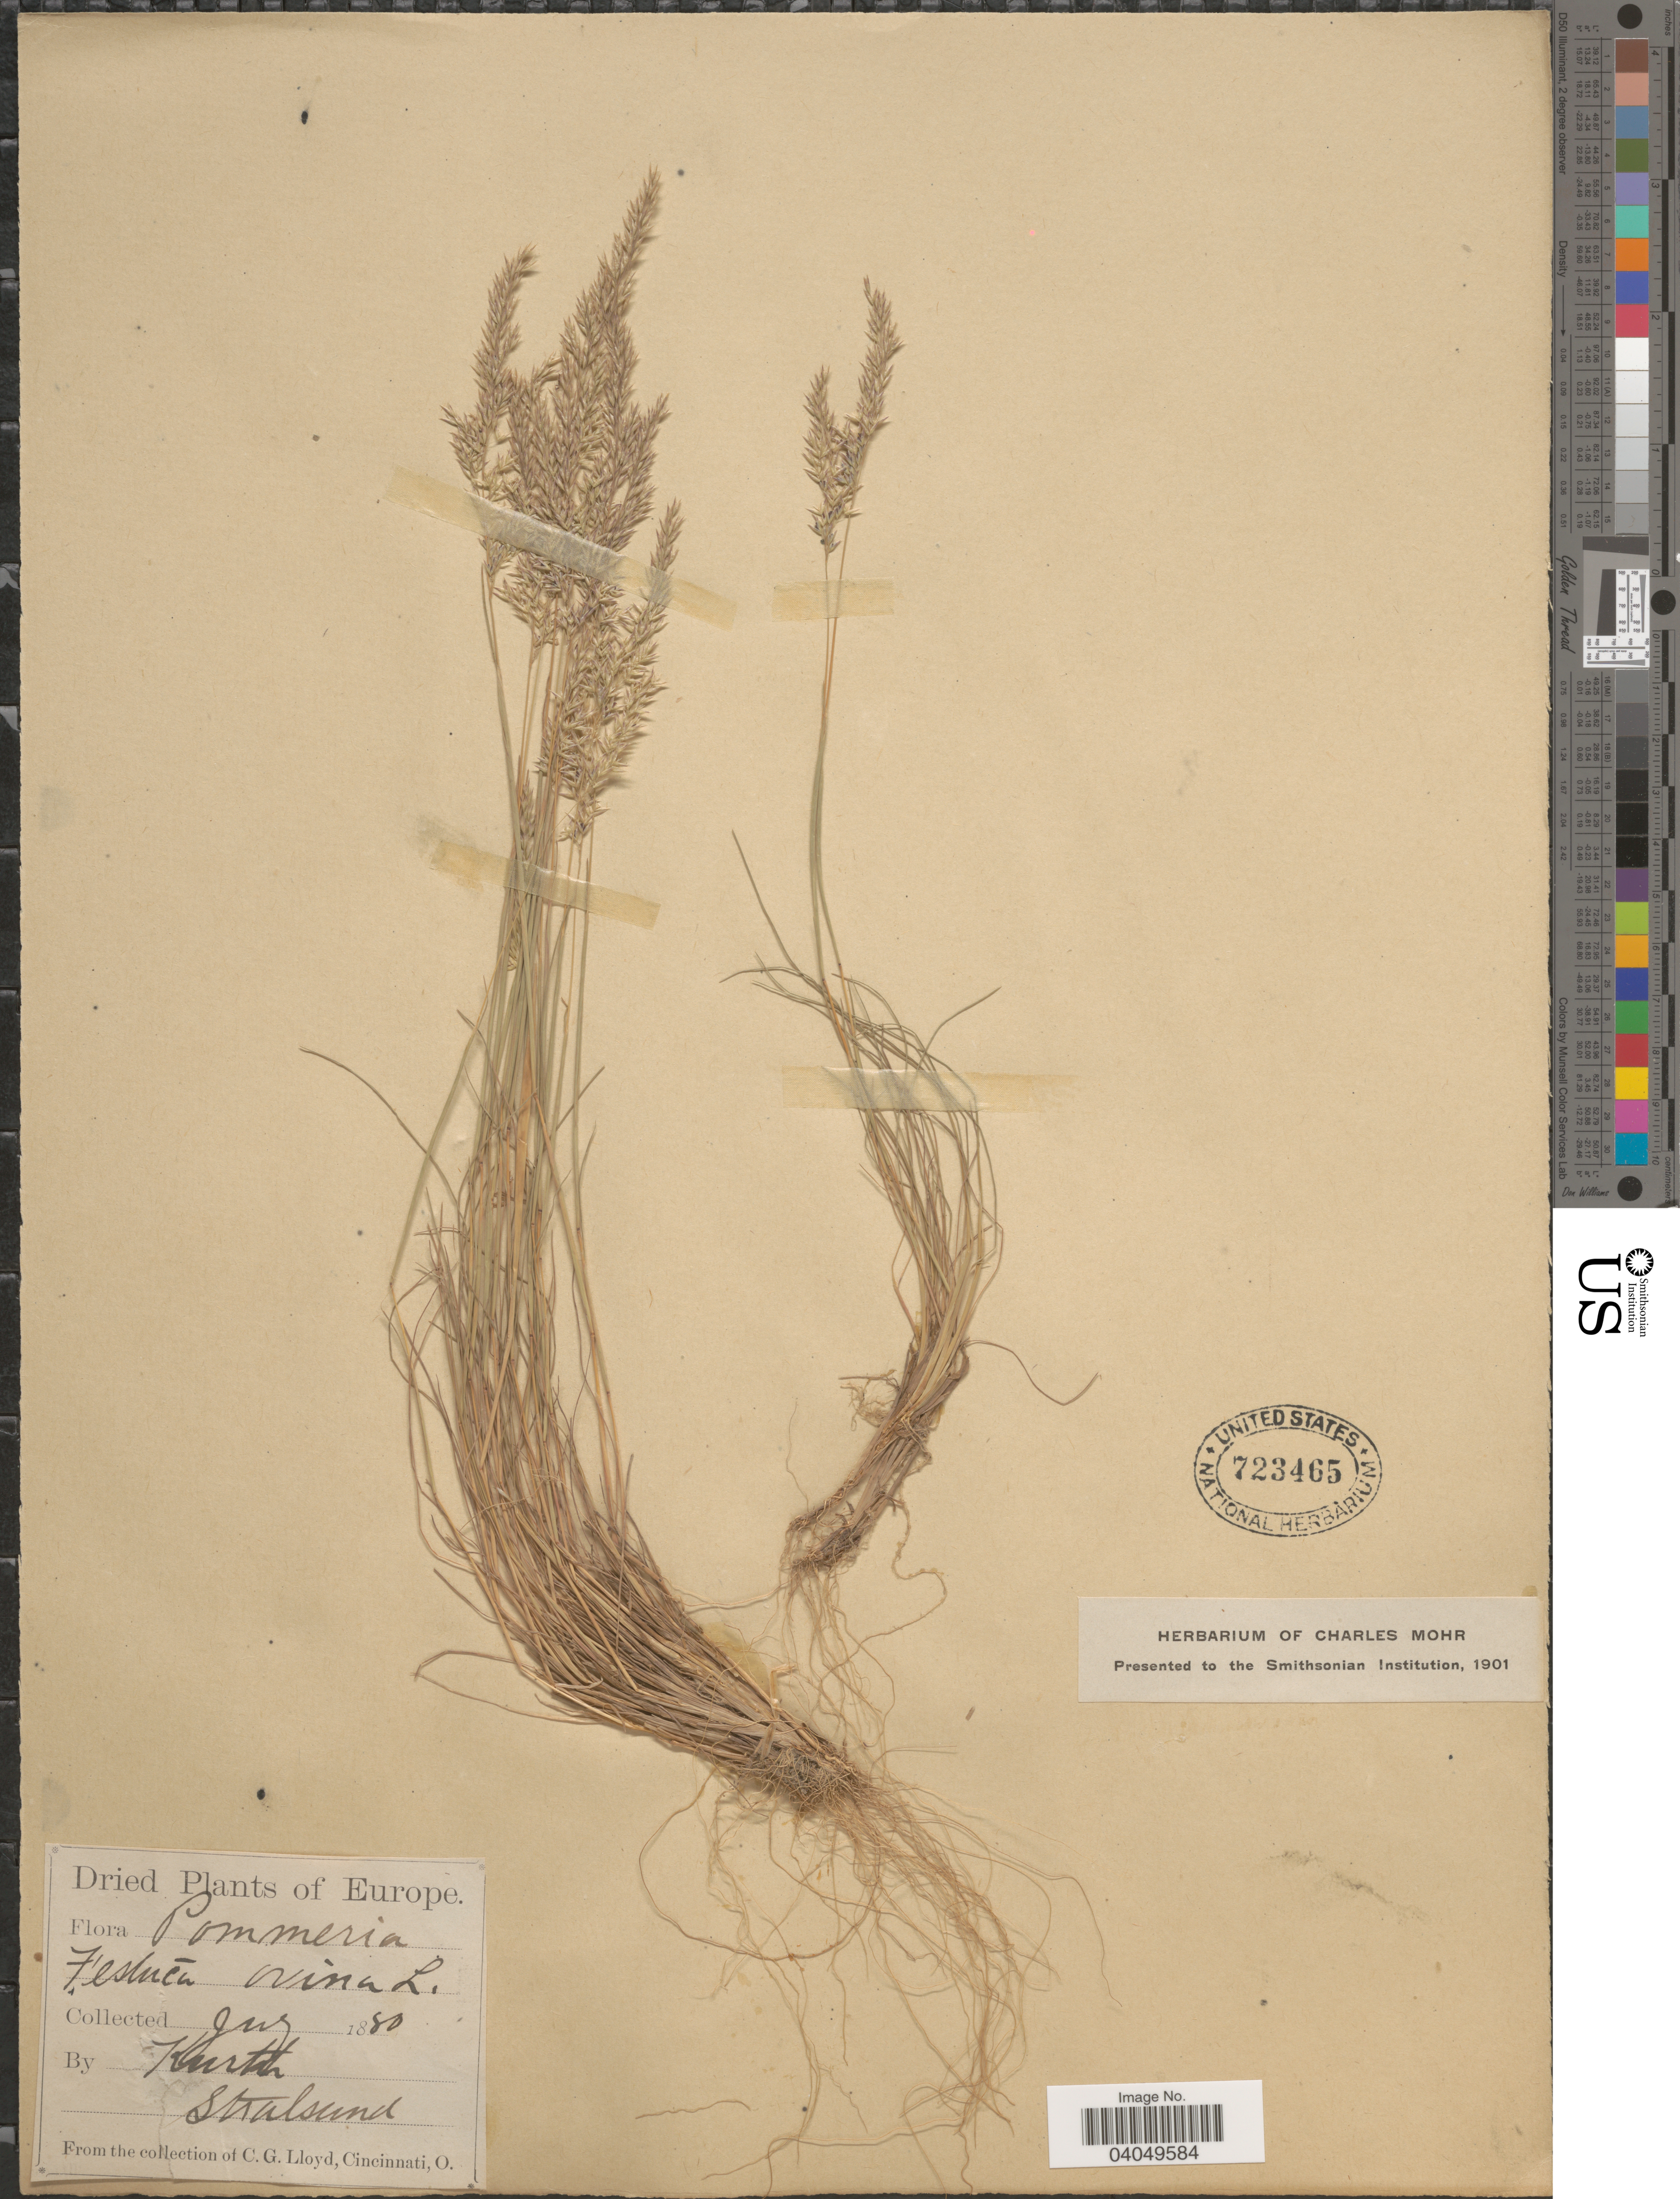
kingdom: Plantae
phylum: Tracheophyta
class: Liliopsida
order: Poales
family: Poaceae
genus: Festuca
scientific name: Festuca ovina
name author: L.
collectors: Kurth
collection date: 1880-07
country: Germany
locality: Europe. Stralsund.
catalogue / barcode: US 723465